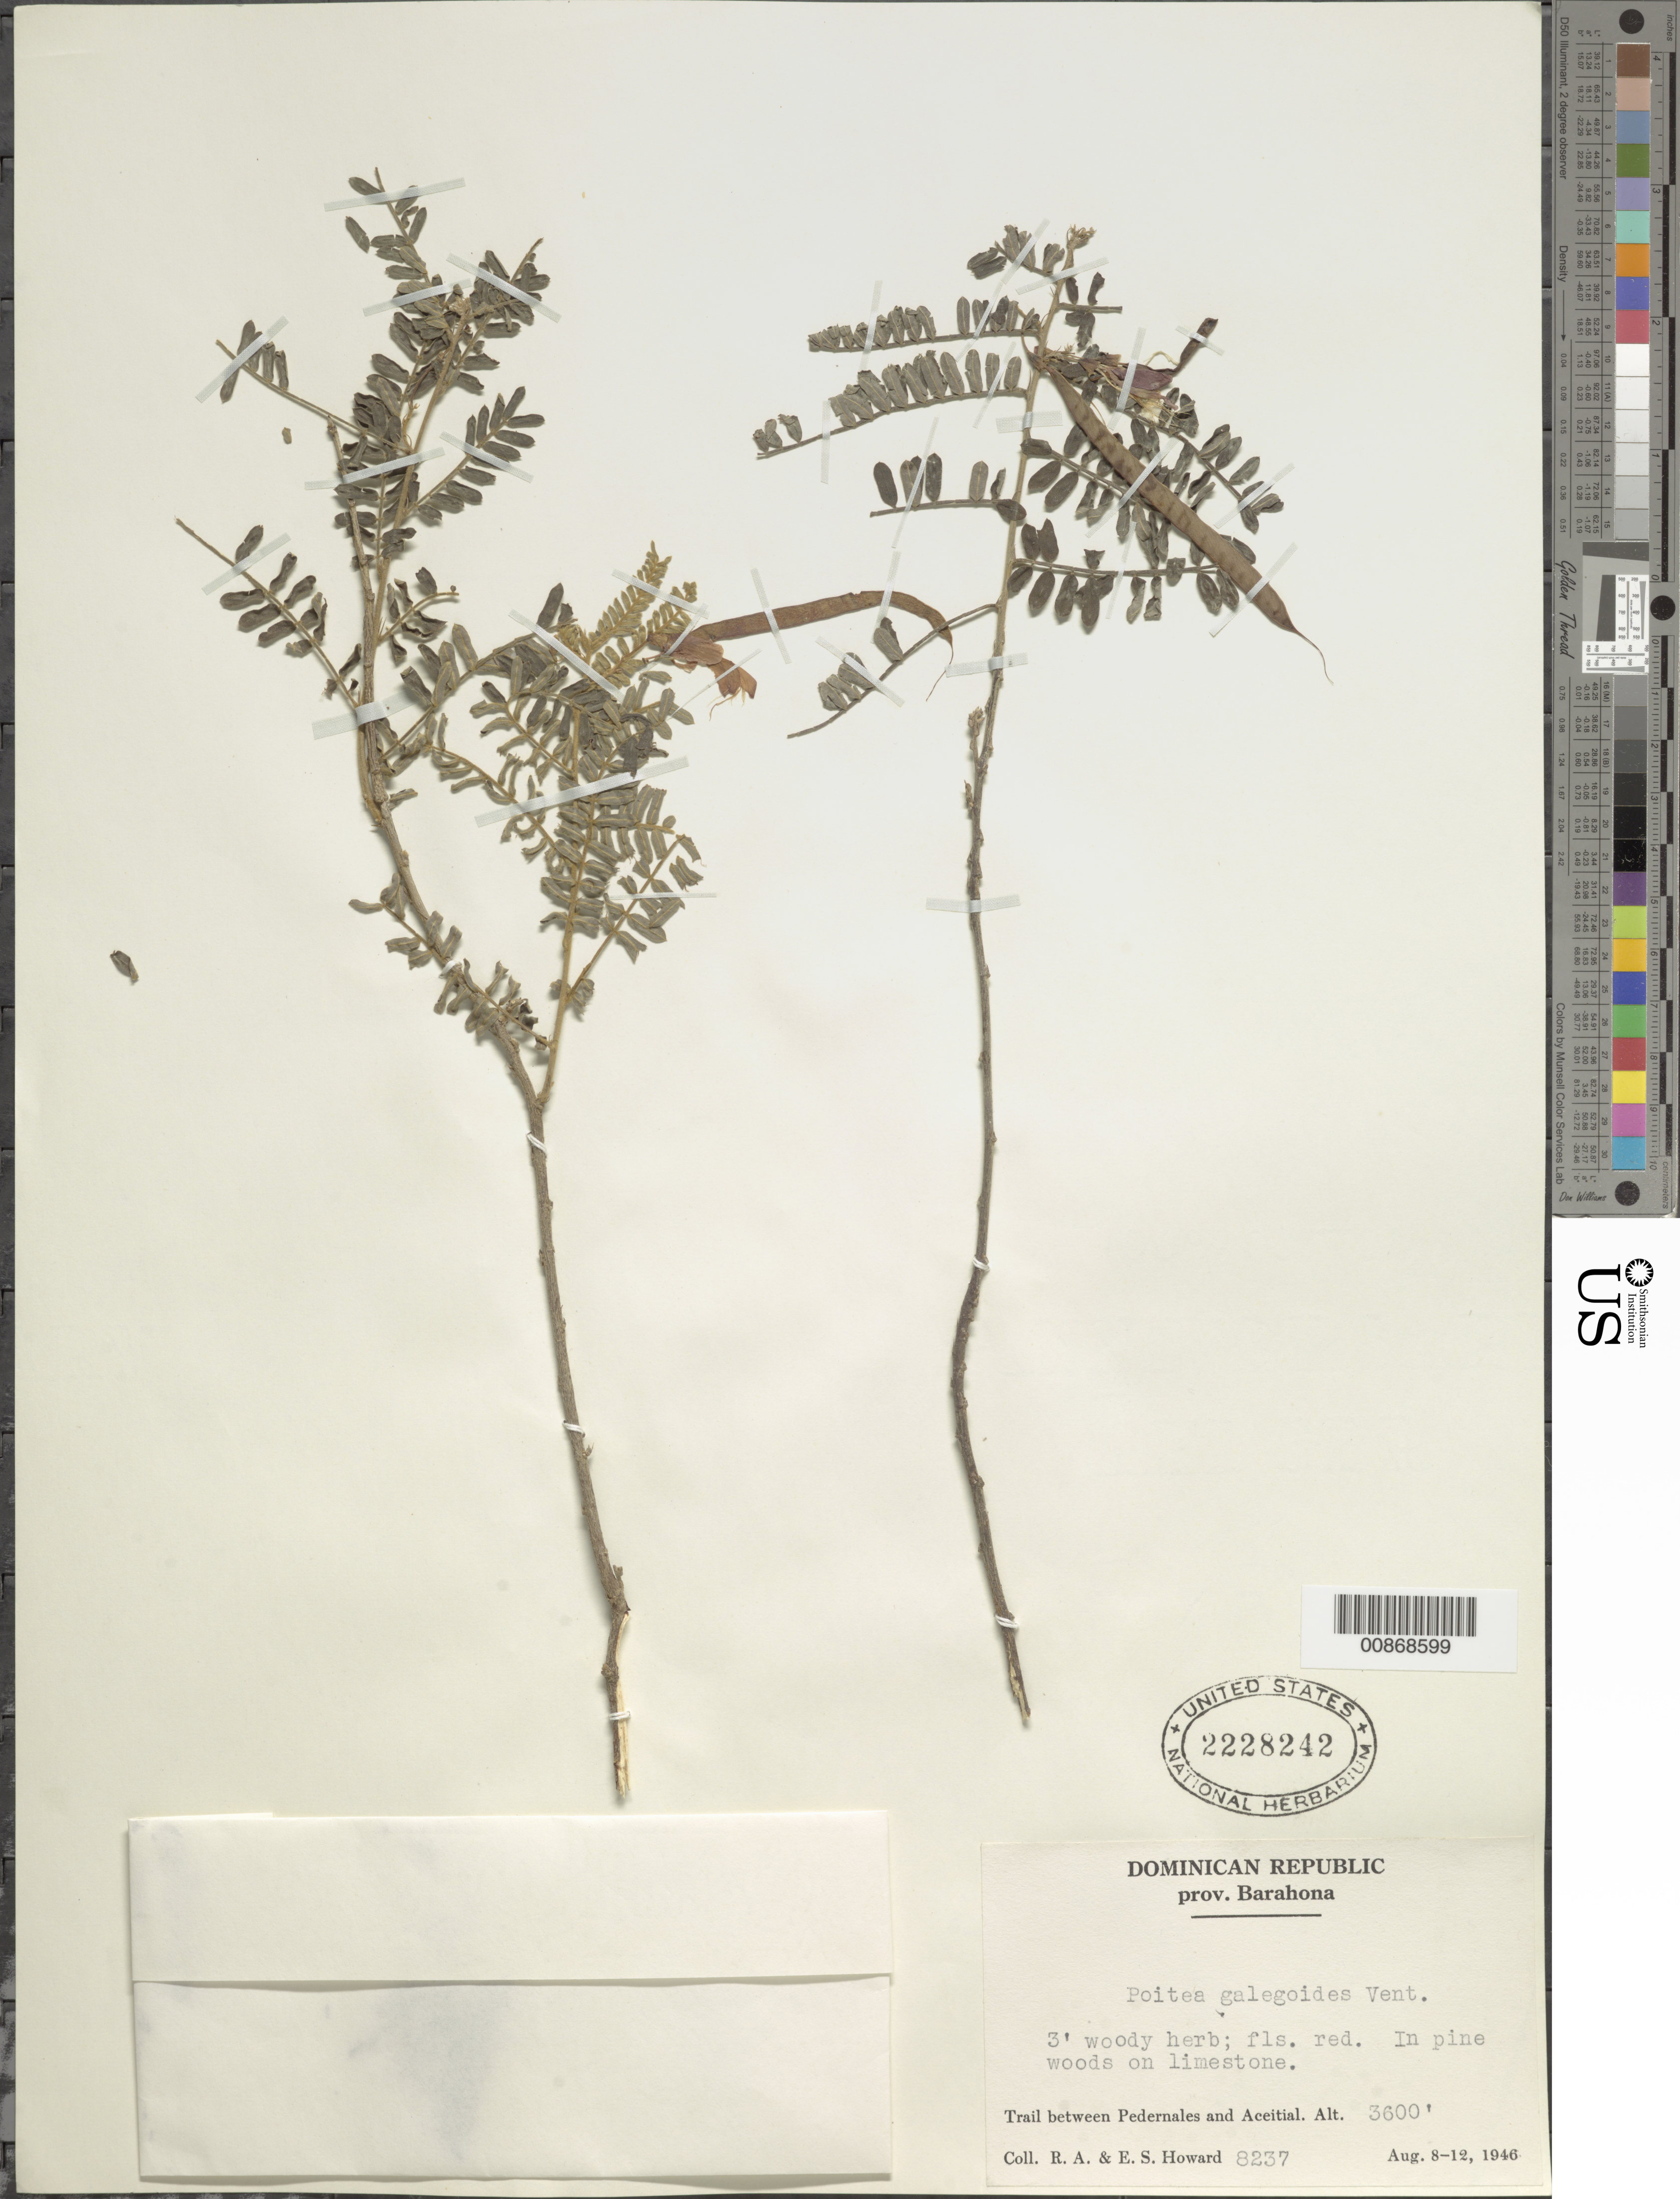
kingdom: Plantae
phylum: Tracheophyta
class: Magnoliopsida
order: Fabales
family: Fabaceae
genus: Poitea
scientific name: Poitea galegoides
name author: Vent.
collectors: R. A. Howard & E. S. Howard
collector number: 8237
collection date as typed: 08 Aug 1946 to 12 Aug 1946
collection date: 1946-08-08/1946-08-12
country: Dominican Republic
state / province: Barahona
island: Hispaniola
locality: Trail between Pedernales and Aceitial.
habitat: In pine woods on limestone.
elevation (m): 1097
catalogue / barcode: US 2228242